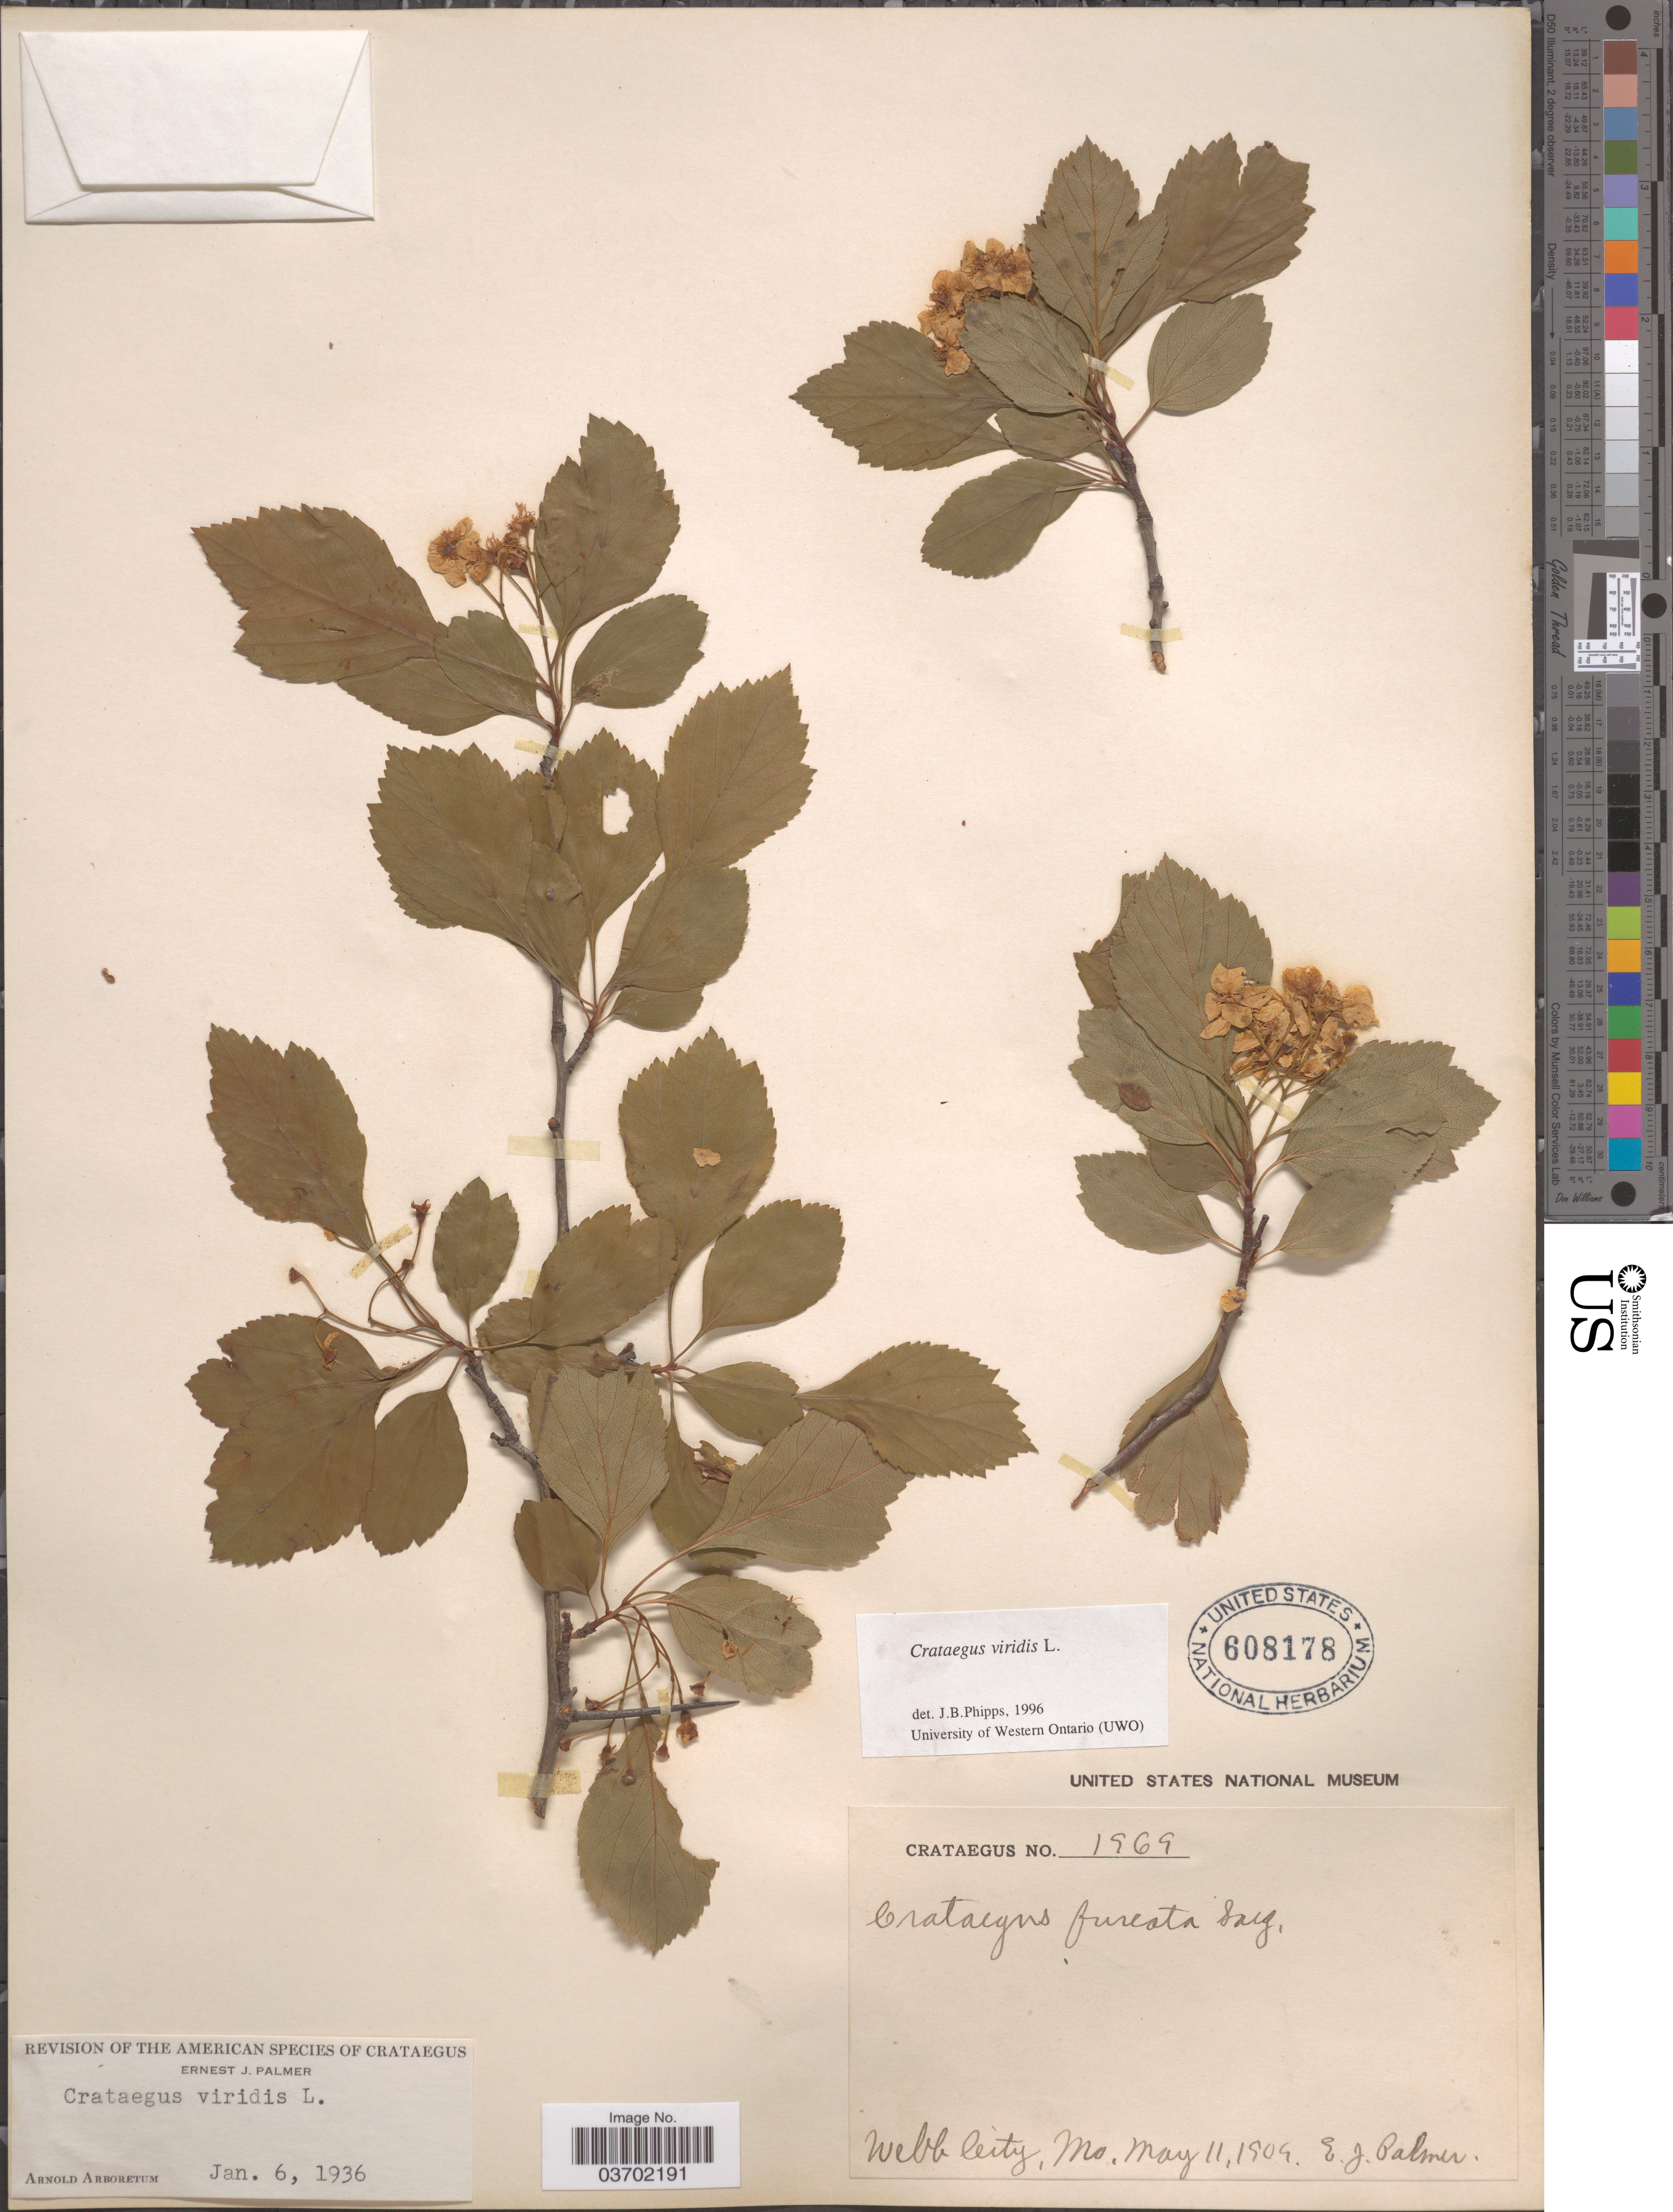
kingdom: Plantae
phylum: Tracheophyta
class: Magnoliopsida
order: Rosales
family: Rosaceae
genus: Crataegus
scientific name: Crataegus viridis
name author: L.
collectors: E. J. Palmer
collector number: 1969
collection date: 1904-05-11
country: United States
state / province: Missouri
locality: Webb City.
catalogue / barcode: US 608178